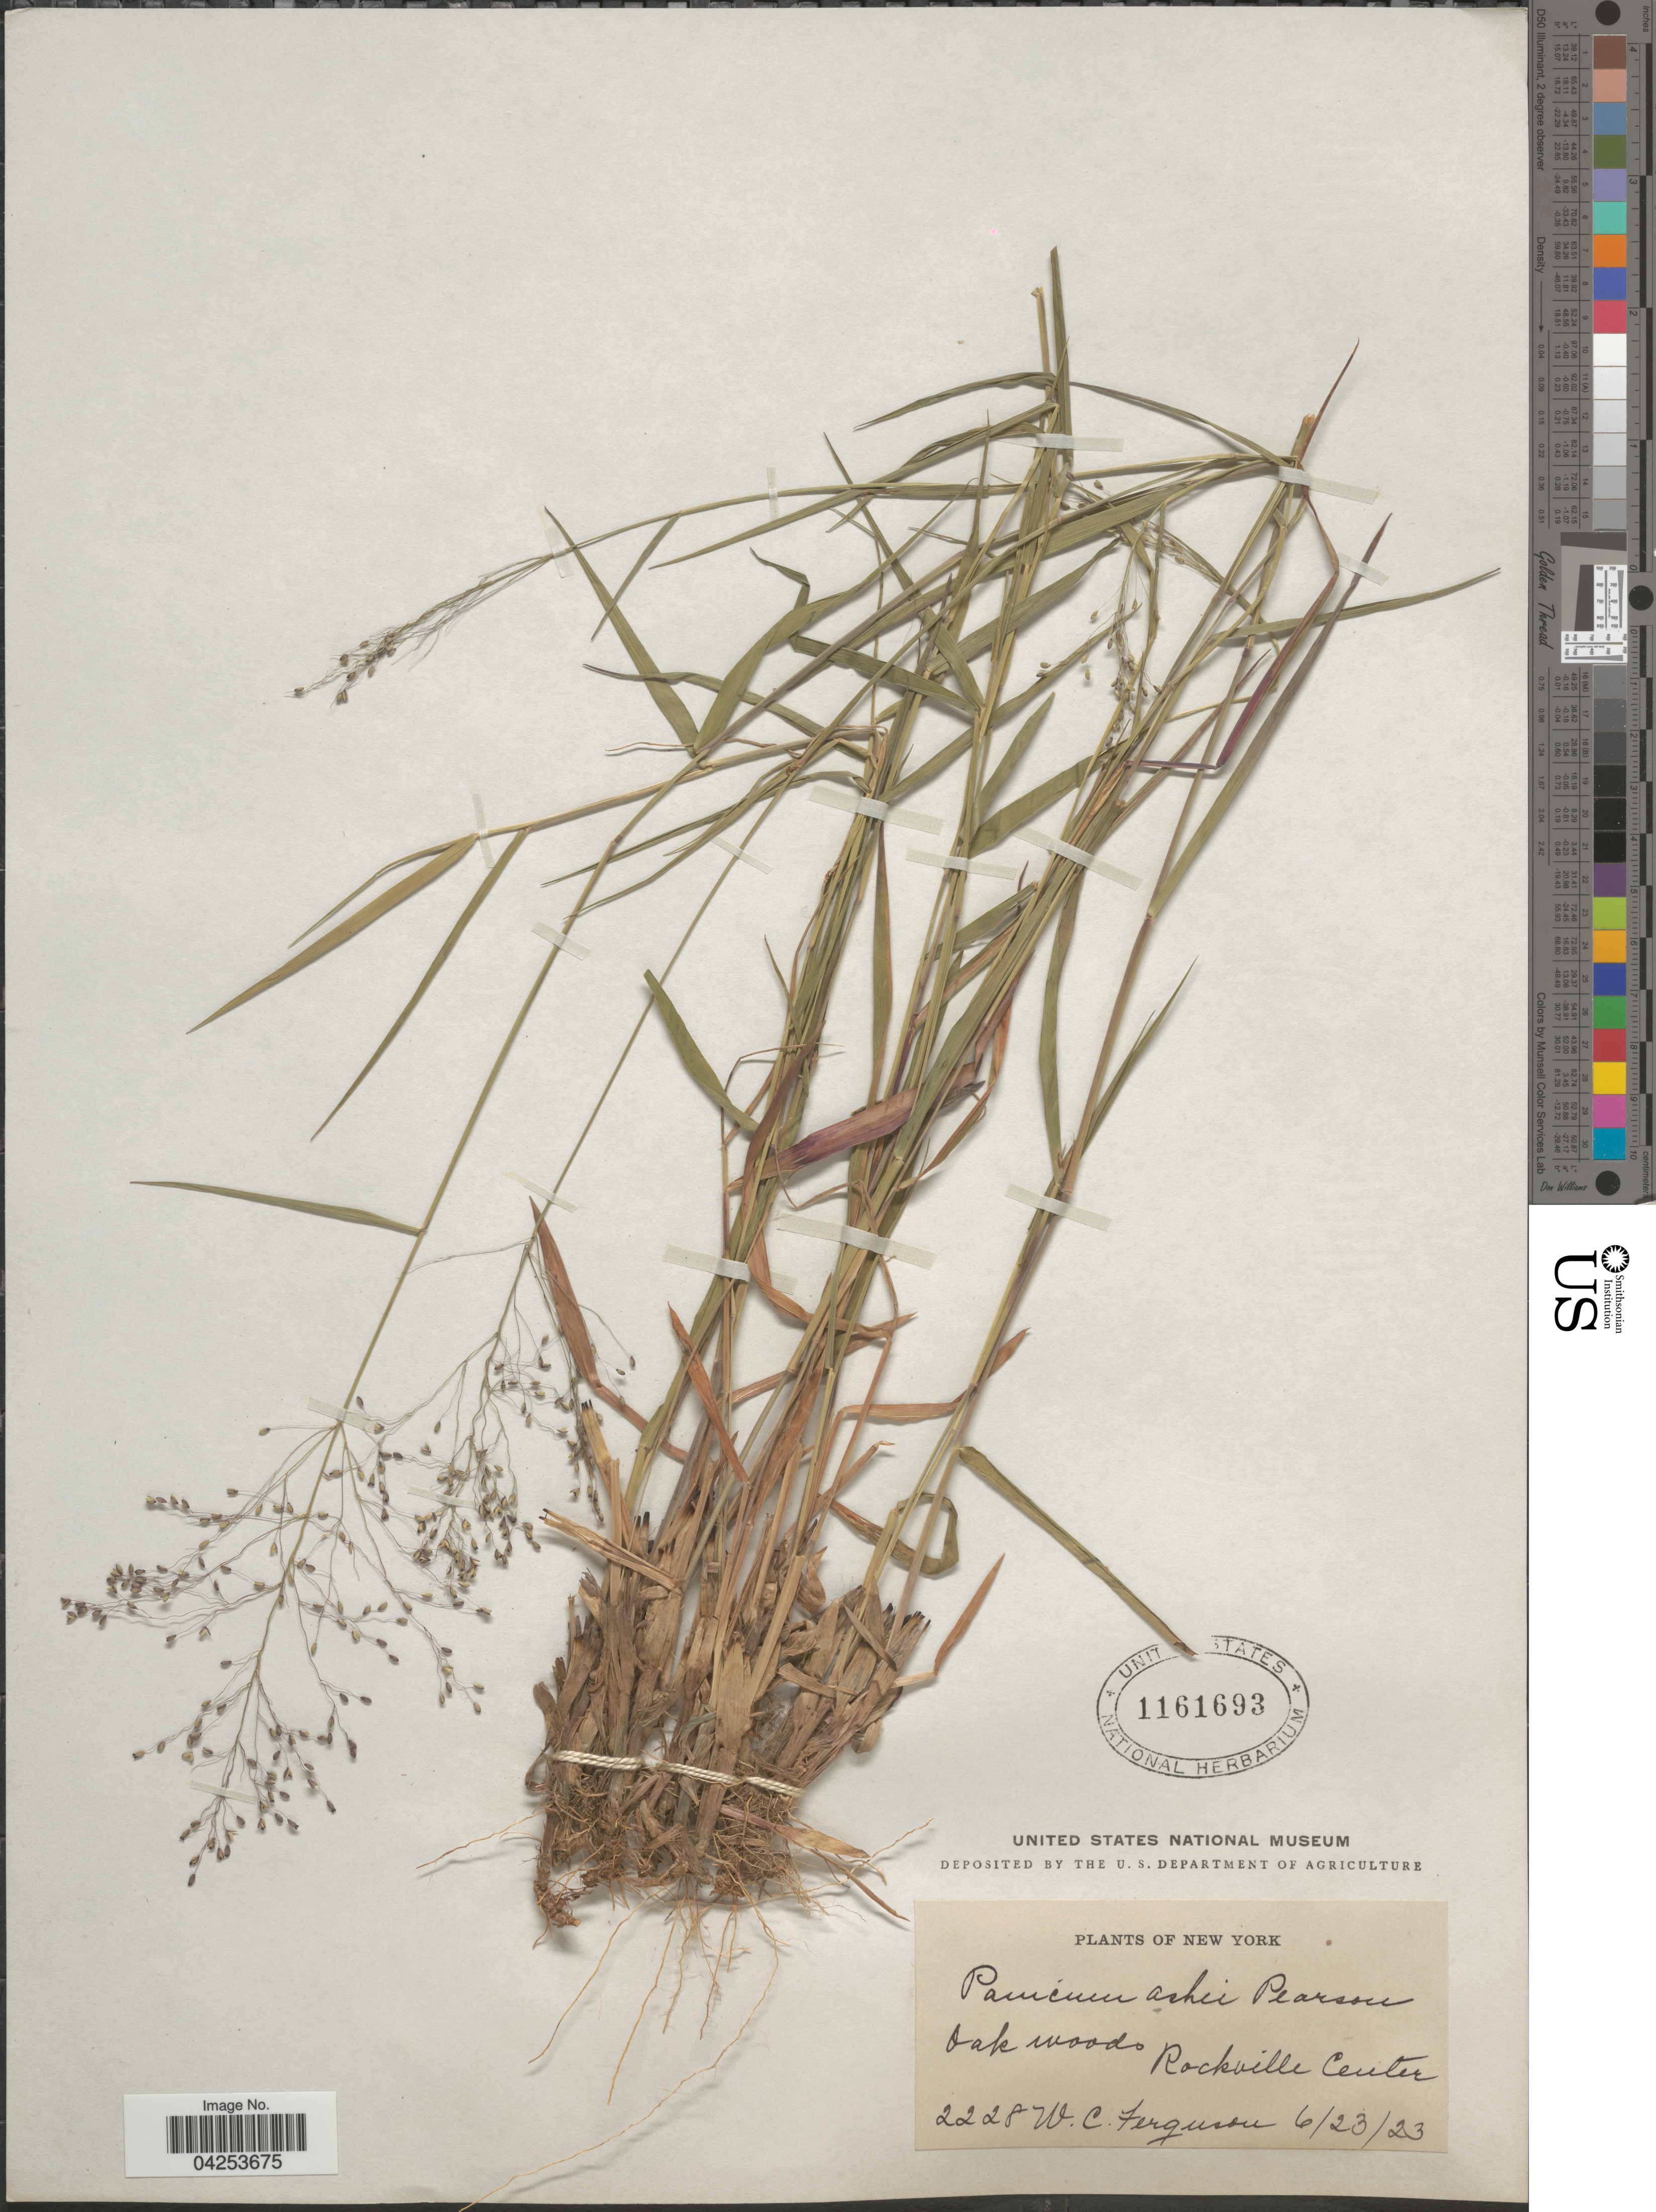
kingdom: Plantae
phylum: Tracheophyta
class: Liliopsida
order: Poales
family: Poaceae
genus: Dichanthelium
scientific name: Dichanthelium commutatum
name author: (Schult.) Gould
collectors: W. Ferguson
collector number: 2228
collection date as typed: Transcribed d/m/y: 23/6/23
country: United States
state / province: New York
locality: Oak woods, Rockville Center.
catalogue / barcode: US 1161693